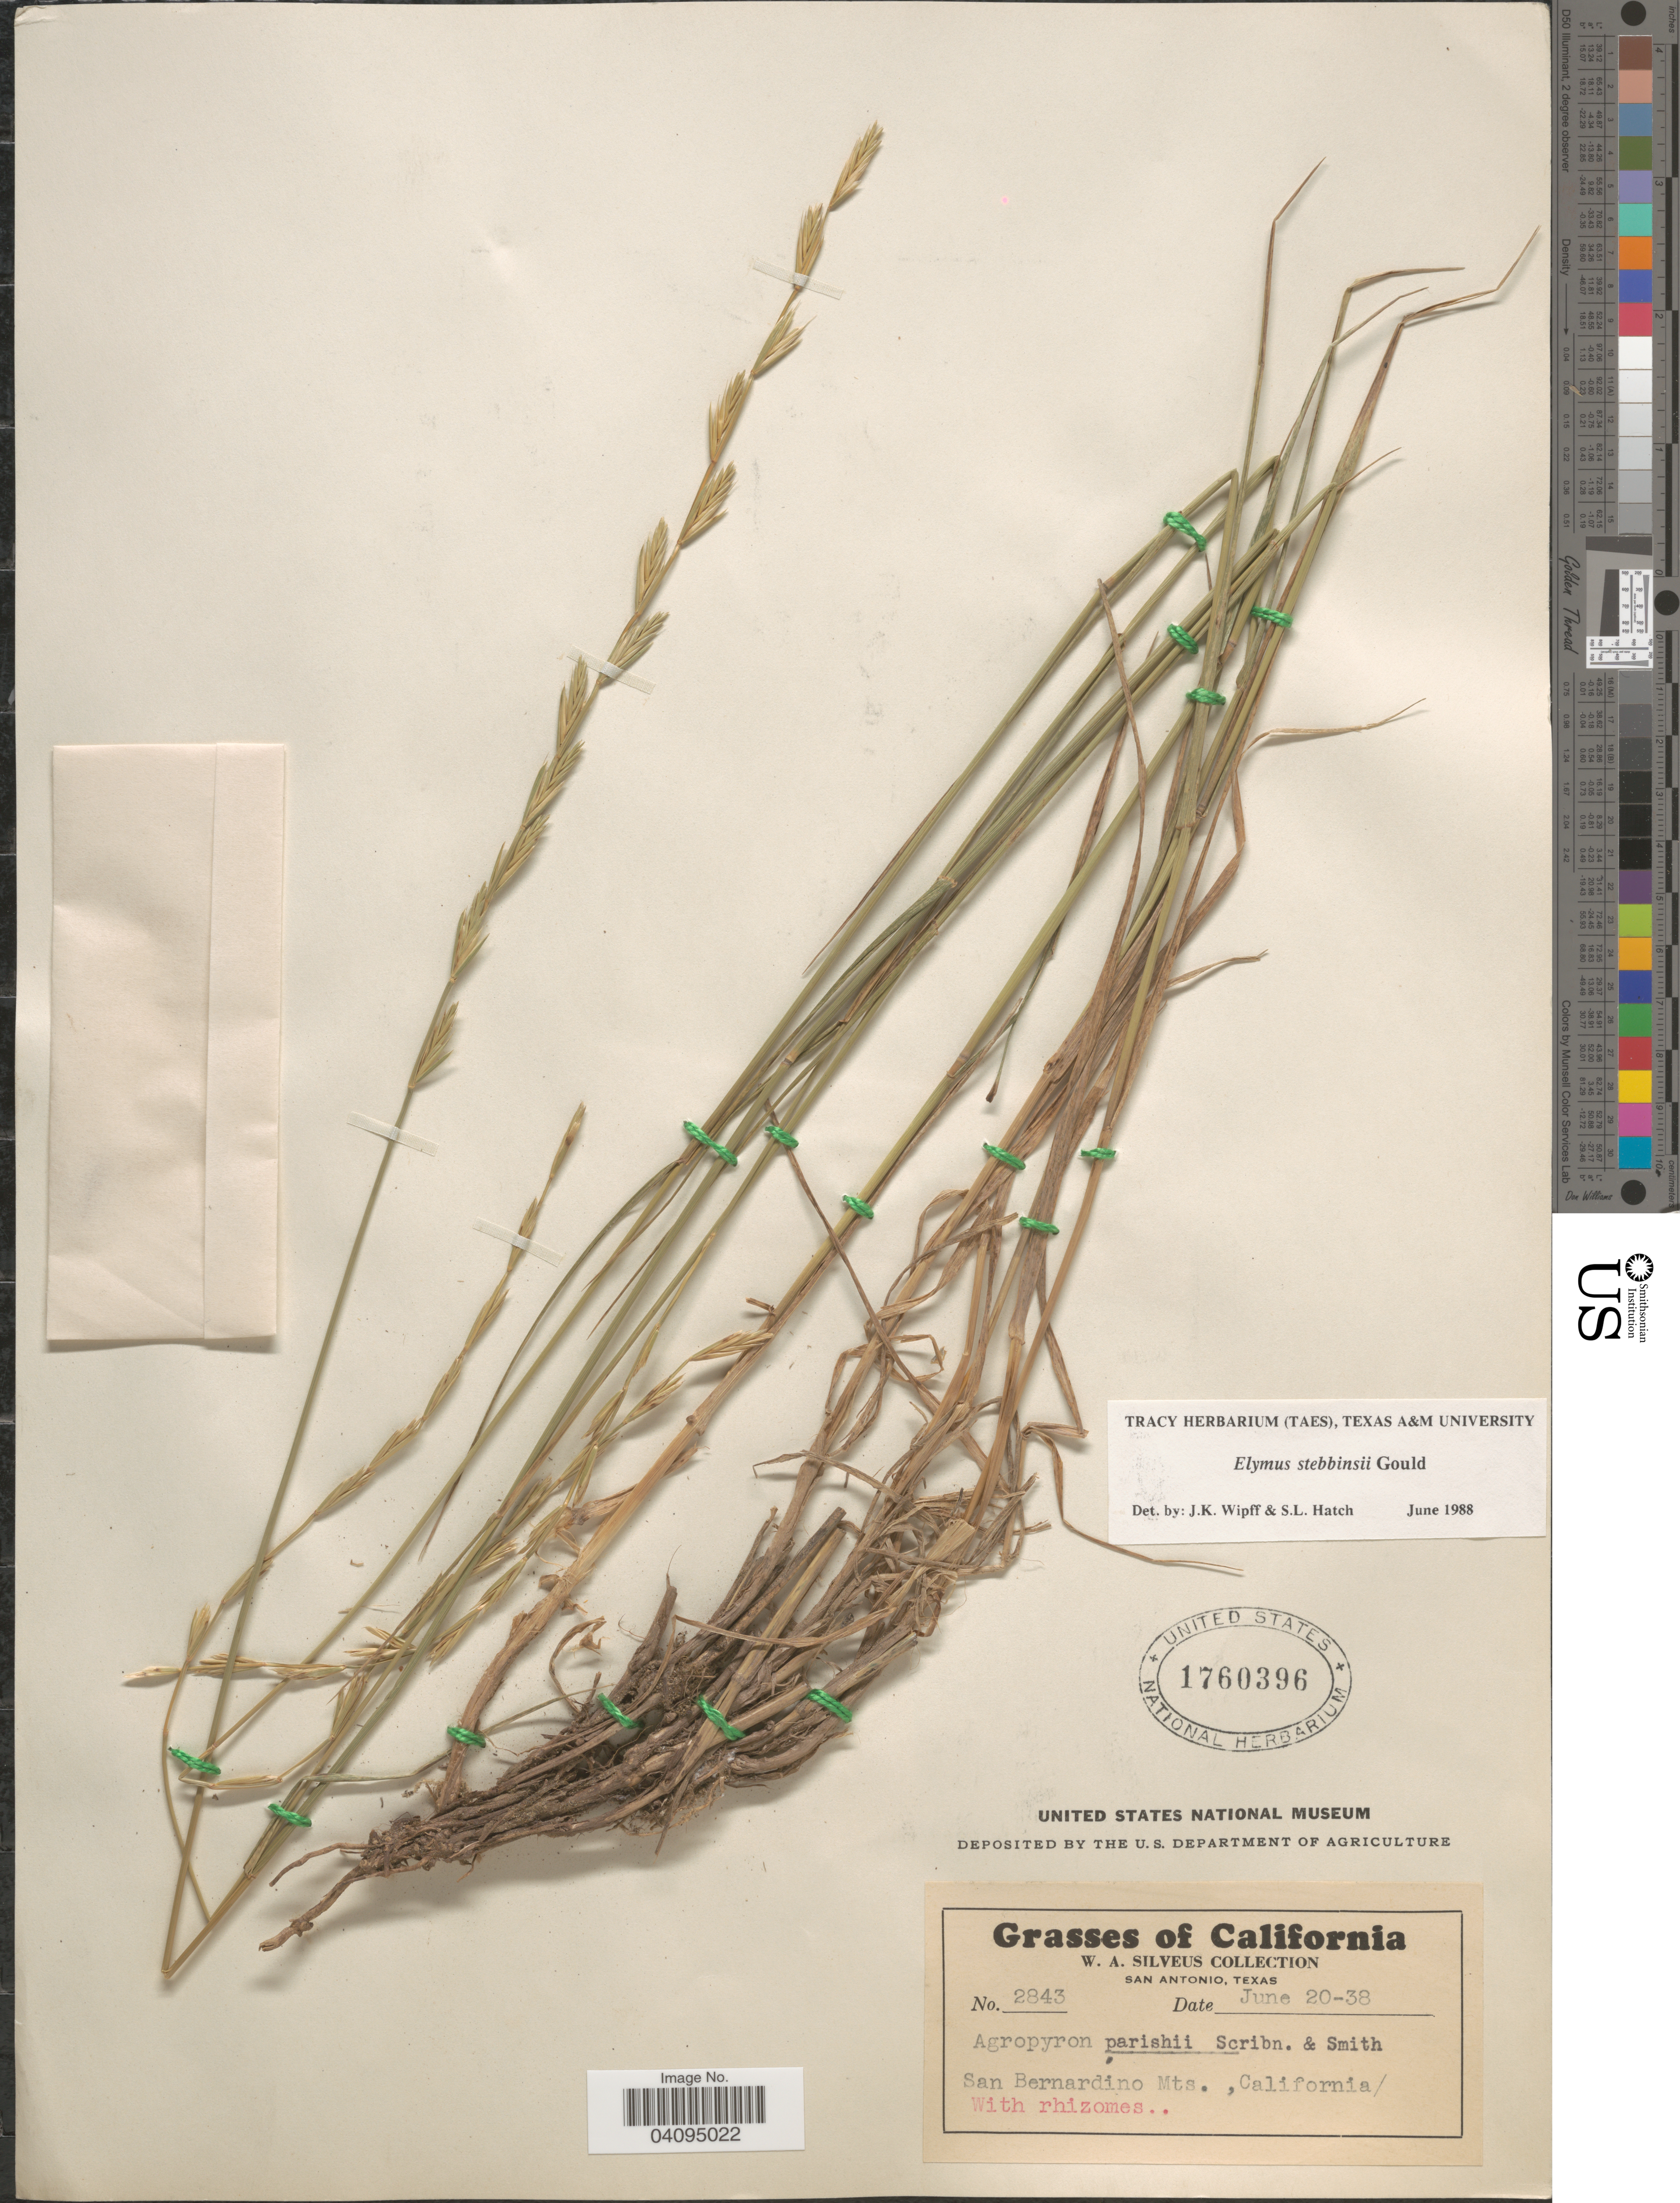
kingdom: Plantae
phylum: Tracheophyta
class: Liliopsida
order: Poales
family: Poaceae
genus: Elymus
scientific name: Elymus stebbinsii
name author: Gould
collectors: W. Silveus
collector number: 2843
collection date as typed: Transcribed d/m/y: 20/6/38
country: United States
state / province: California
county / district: San Bernardino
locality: San Bernardino Mts.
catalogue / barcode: US 1760396